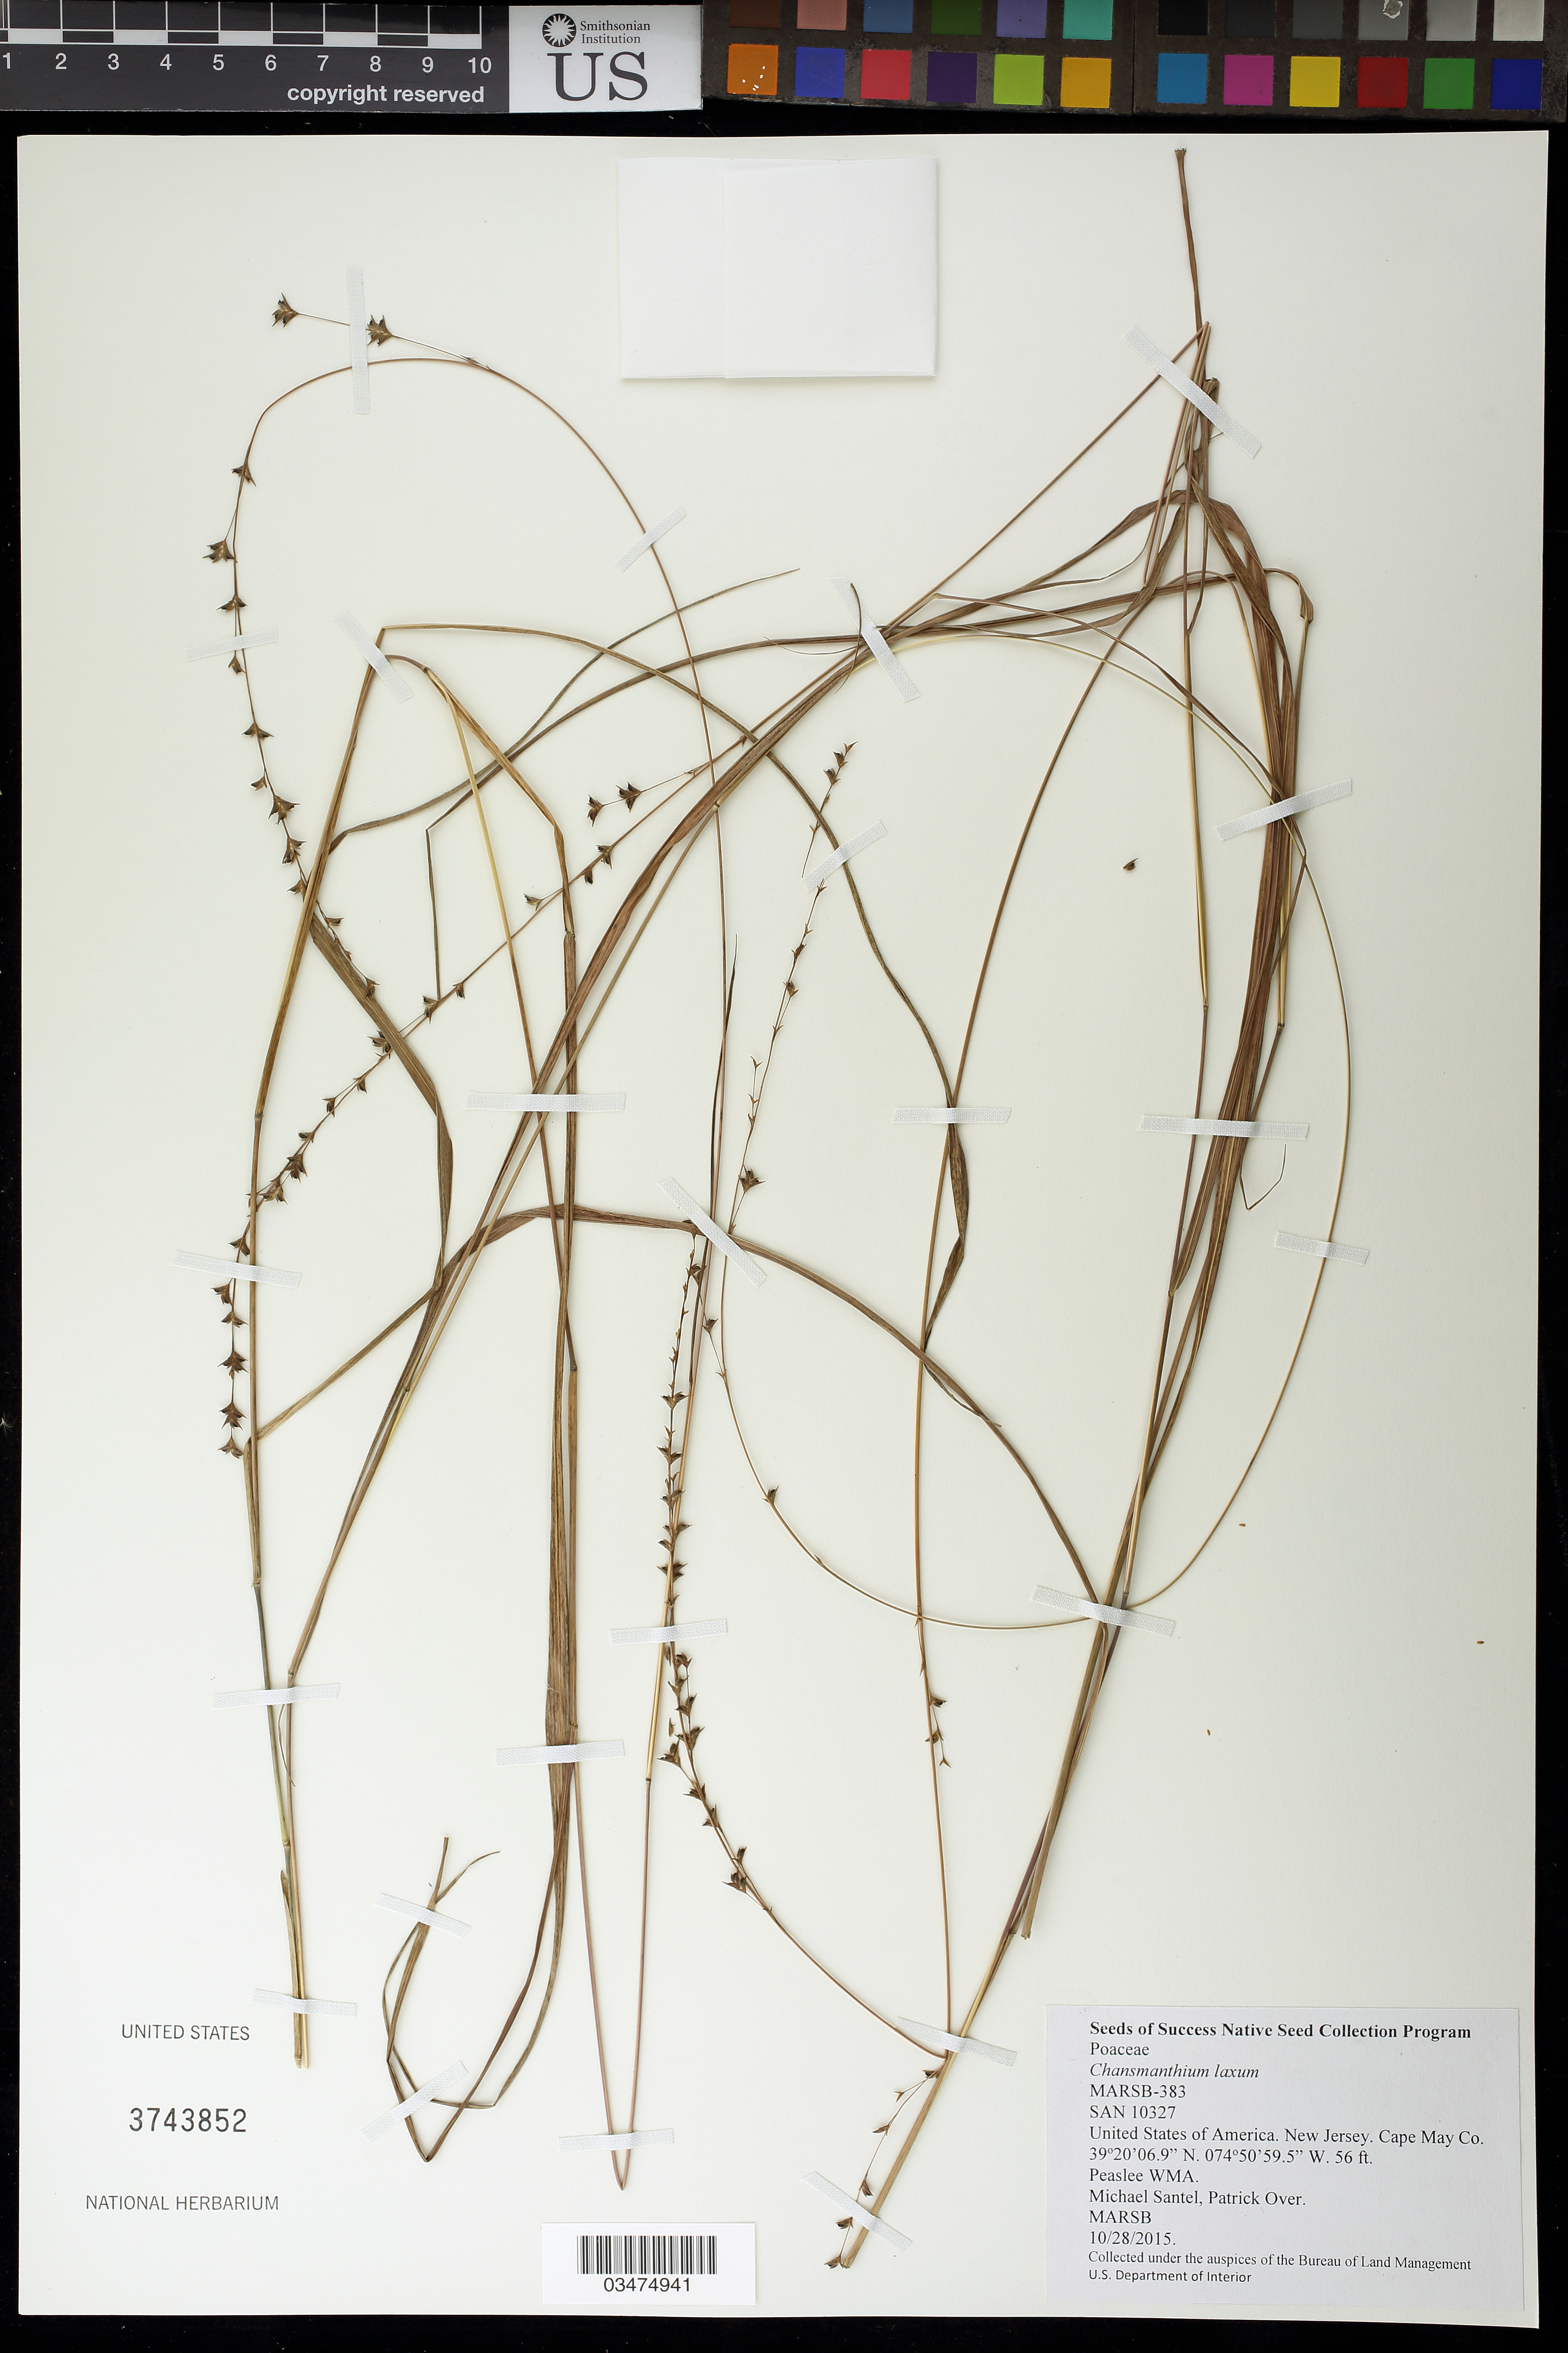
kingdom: Plantae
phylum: Tracheophyta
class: Liliopsida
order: Poales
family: Poaceae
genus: Chasmanthium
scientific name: Chasmanthium laxum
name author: (L.) H.O. Yates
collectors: M. Santel & P. Over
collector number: MARSB-383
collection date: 2015-10-28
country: United States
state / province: New Jersey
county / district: Cape May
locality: Peaslee WMA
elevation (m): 17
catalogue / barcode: US 3743852